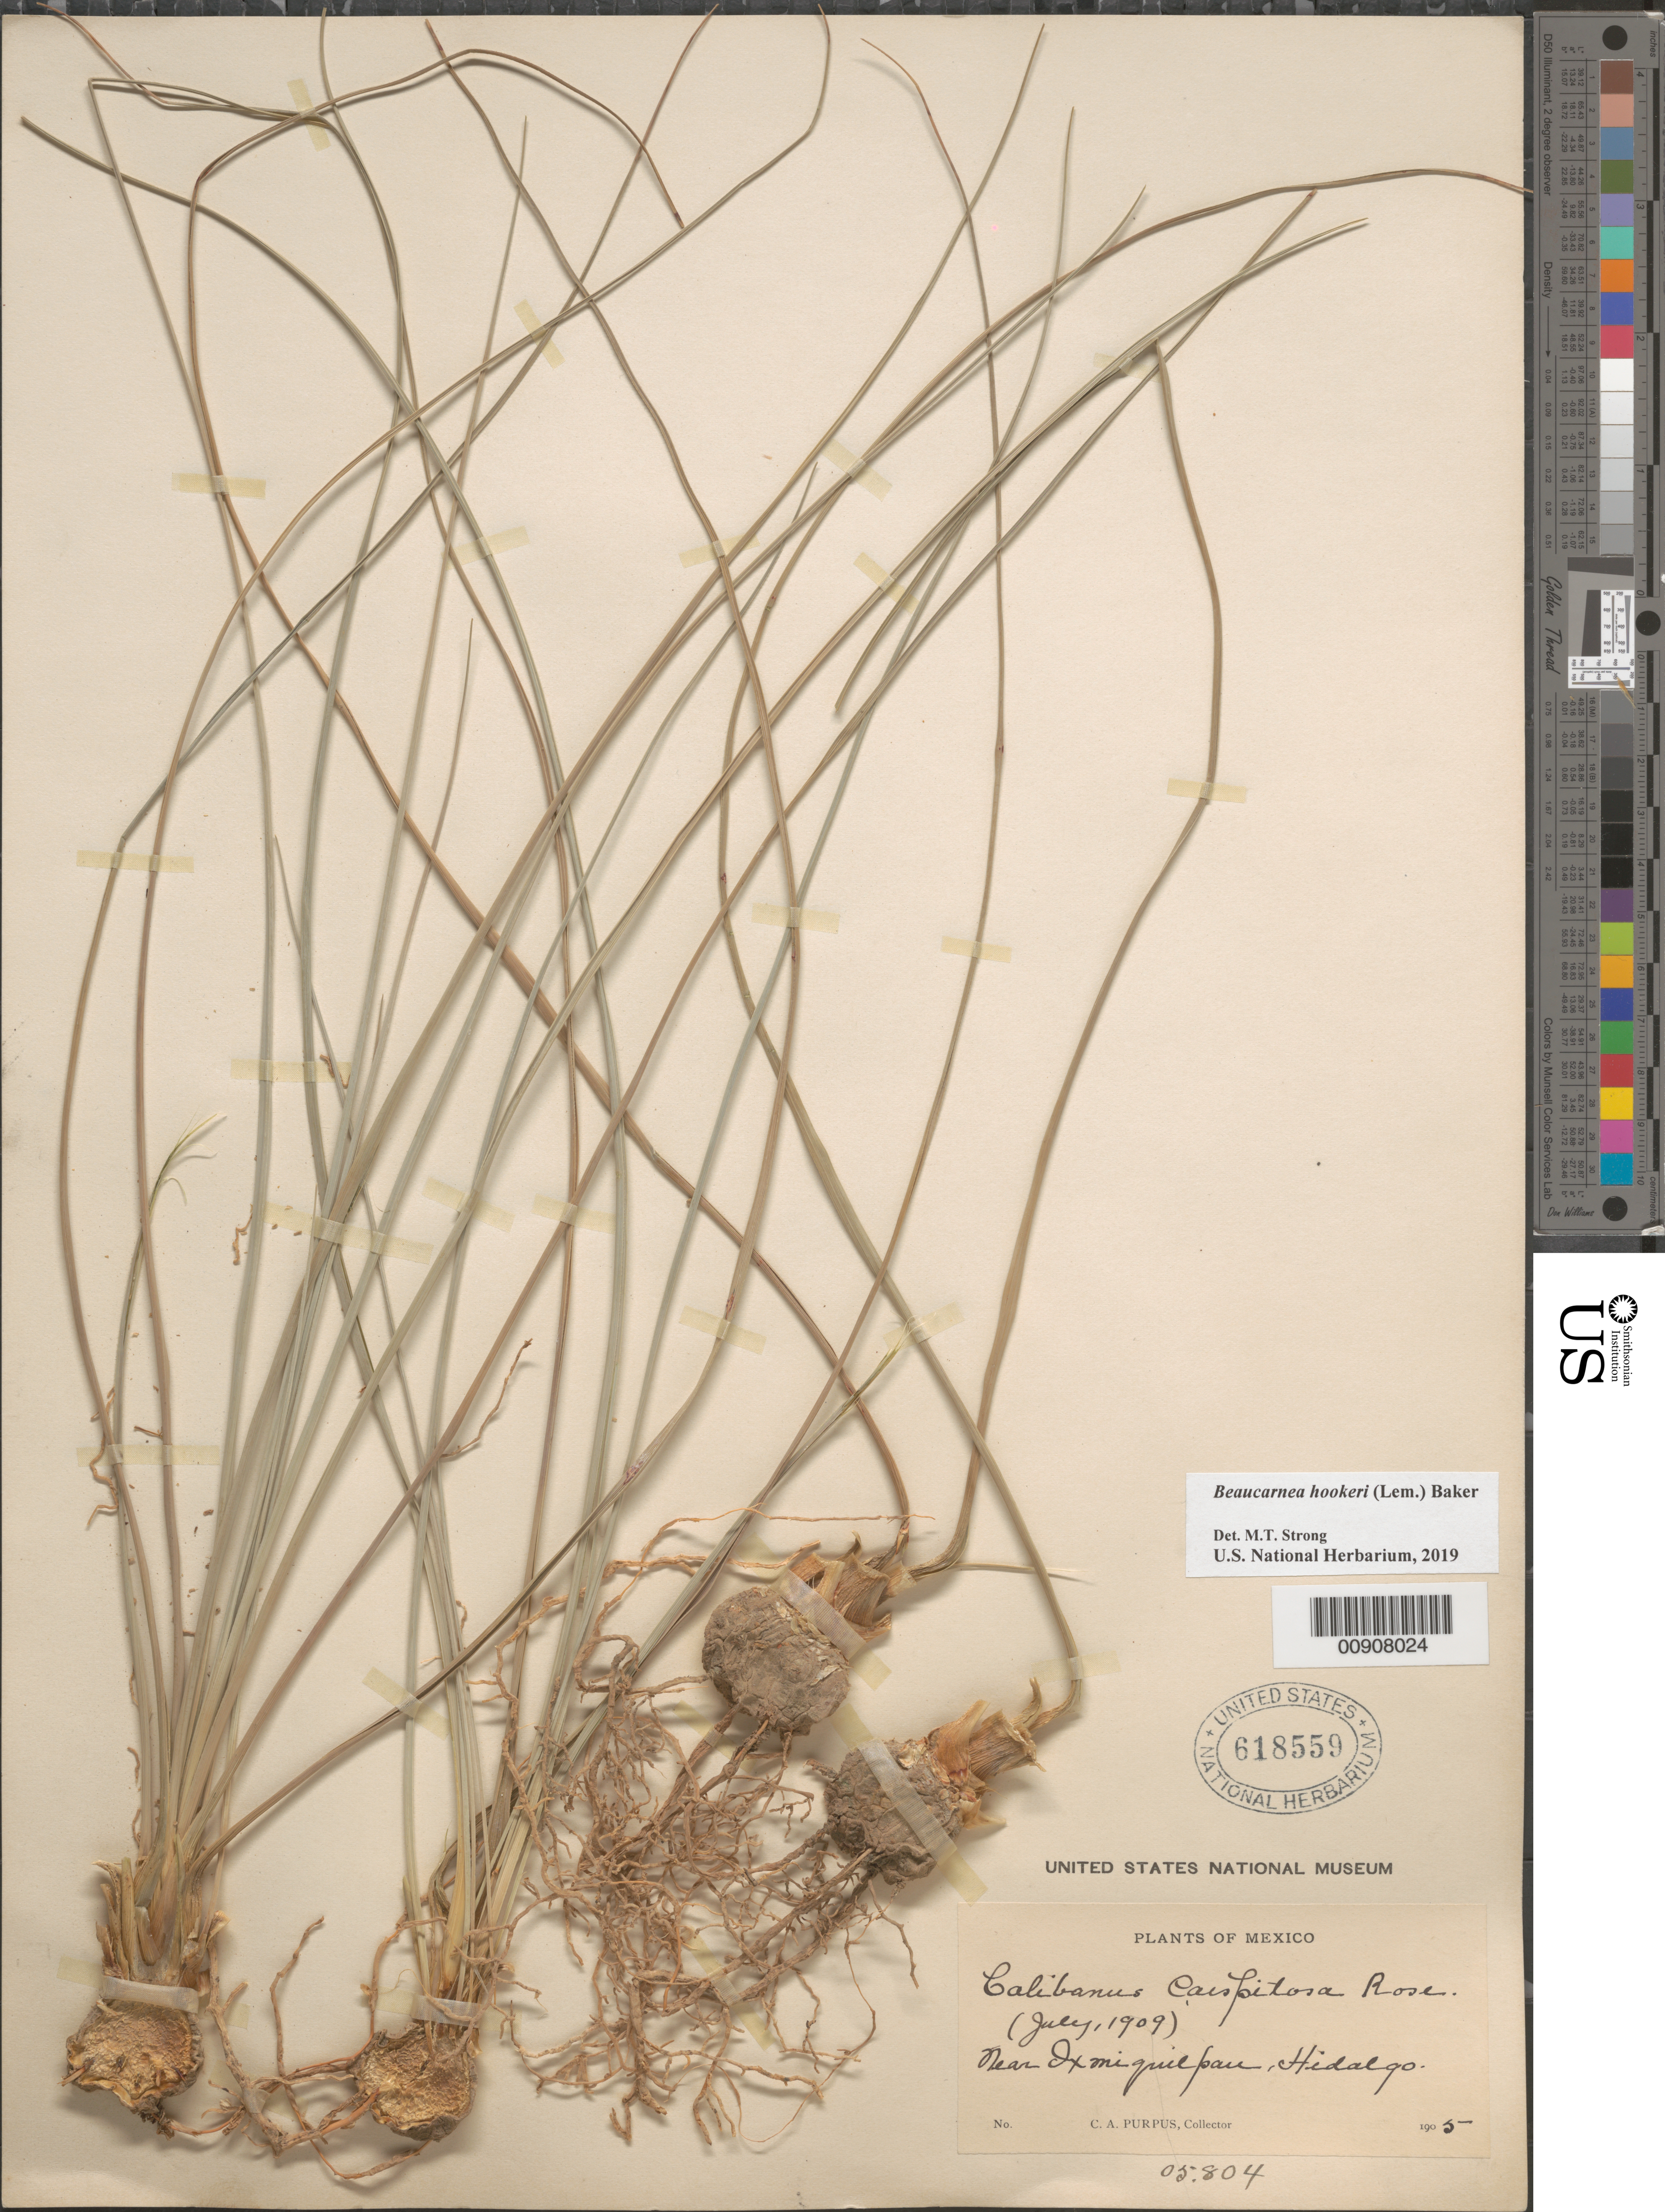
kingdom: Plantae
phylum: Tracheophyta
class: Liliopsida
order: Asparagales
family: Asparagaceae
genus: Beaucarnea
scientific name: Beaucarnea hookeri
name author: (Lem.) Baker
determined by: Strong, Mark T., (BOT), Smithsonian Institution - National Museum of Natural History (UNITED STATES)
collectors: C. A. Purpus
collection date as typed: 1905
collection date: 1905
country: Mexico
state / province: Hidalgo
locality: Near Ixmiquilpan, State of Hidalgo.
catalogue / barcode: US 618559